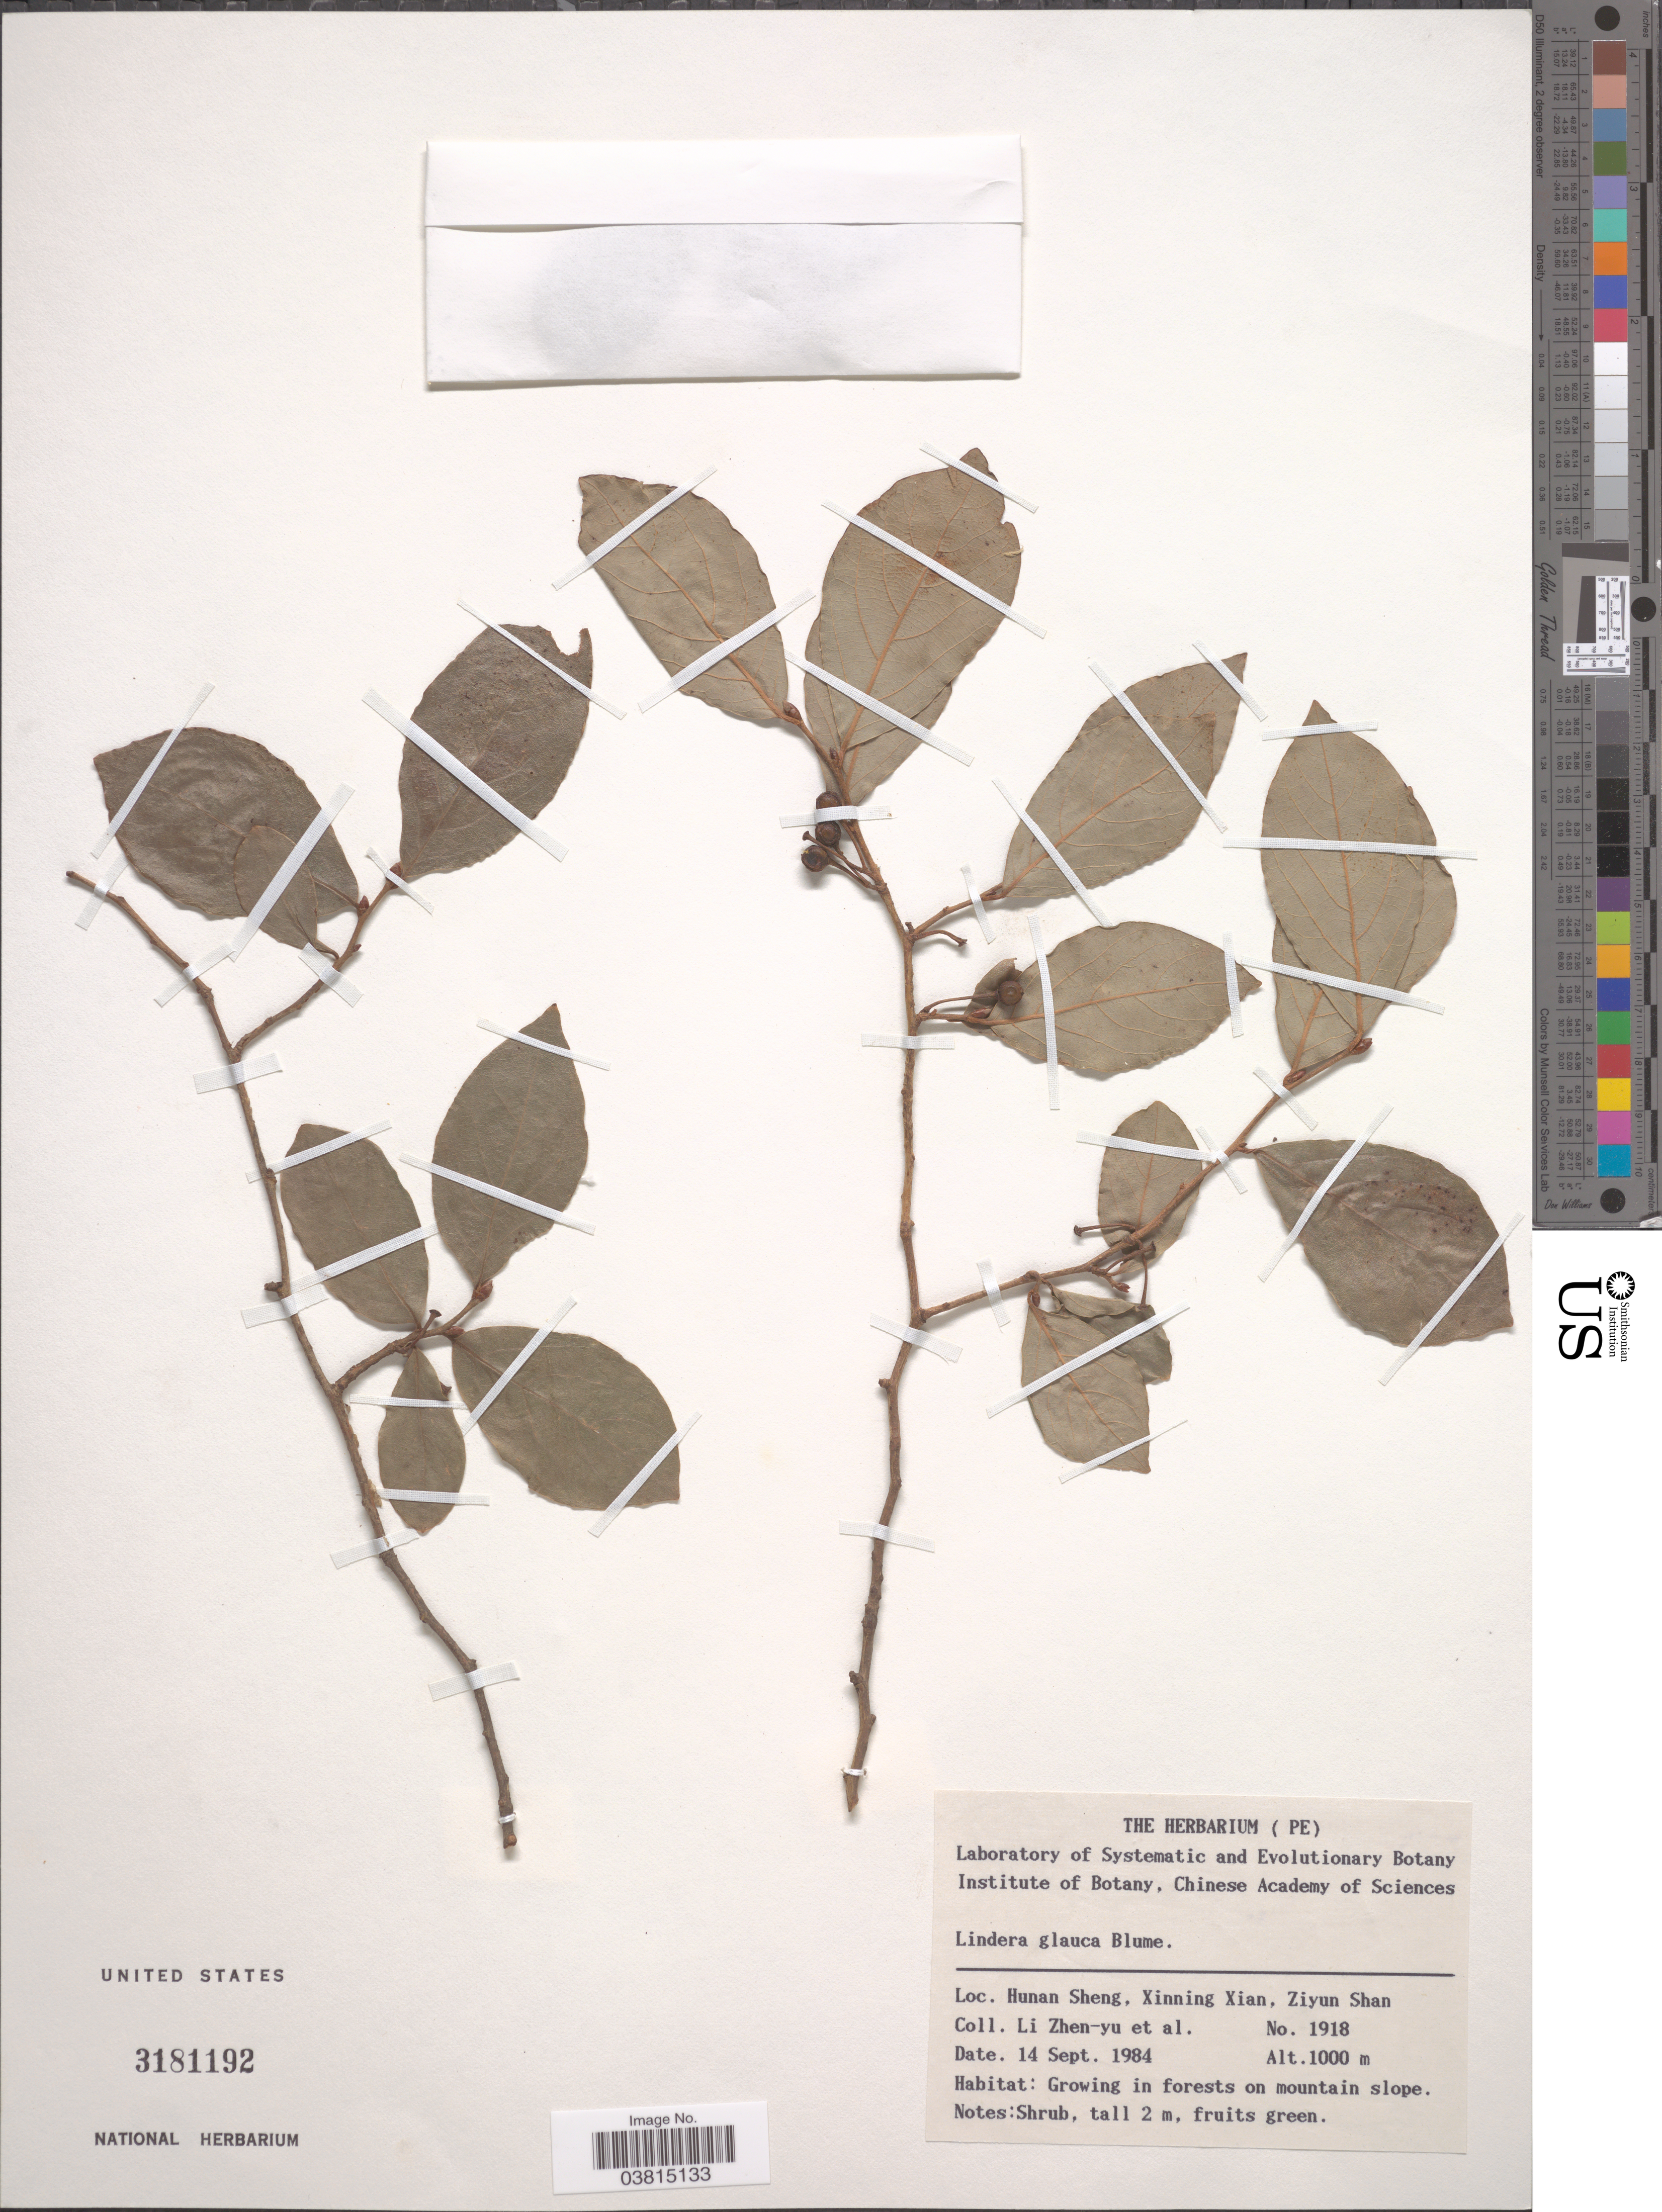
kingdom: Plantae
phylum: Tracheophyta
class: Magnoliopsida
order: Laurales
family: Lauraceae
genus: Lindera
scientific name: Lindera glauca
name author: (Siebold & Zucc.) Blume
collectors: Z. Y. Li & et al.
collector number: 1918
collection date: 1984-09-14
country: China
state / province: Hunan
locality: Hunan Sheng, Xinning Xian, Ziyun Shan.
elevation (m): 1000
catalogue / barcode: US 3181192